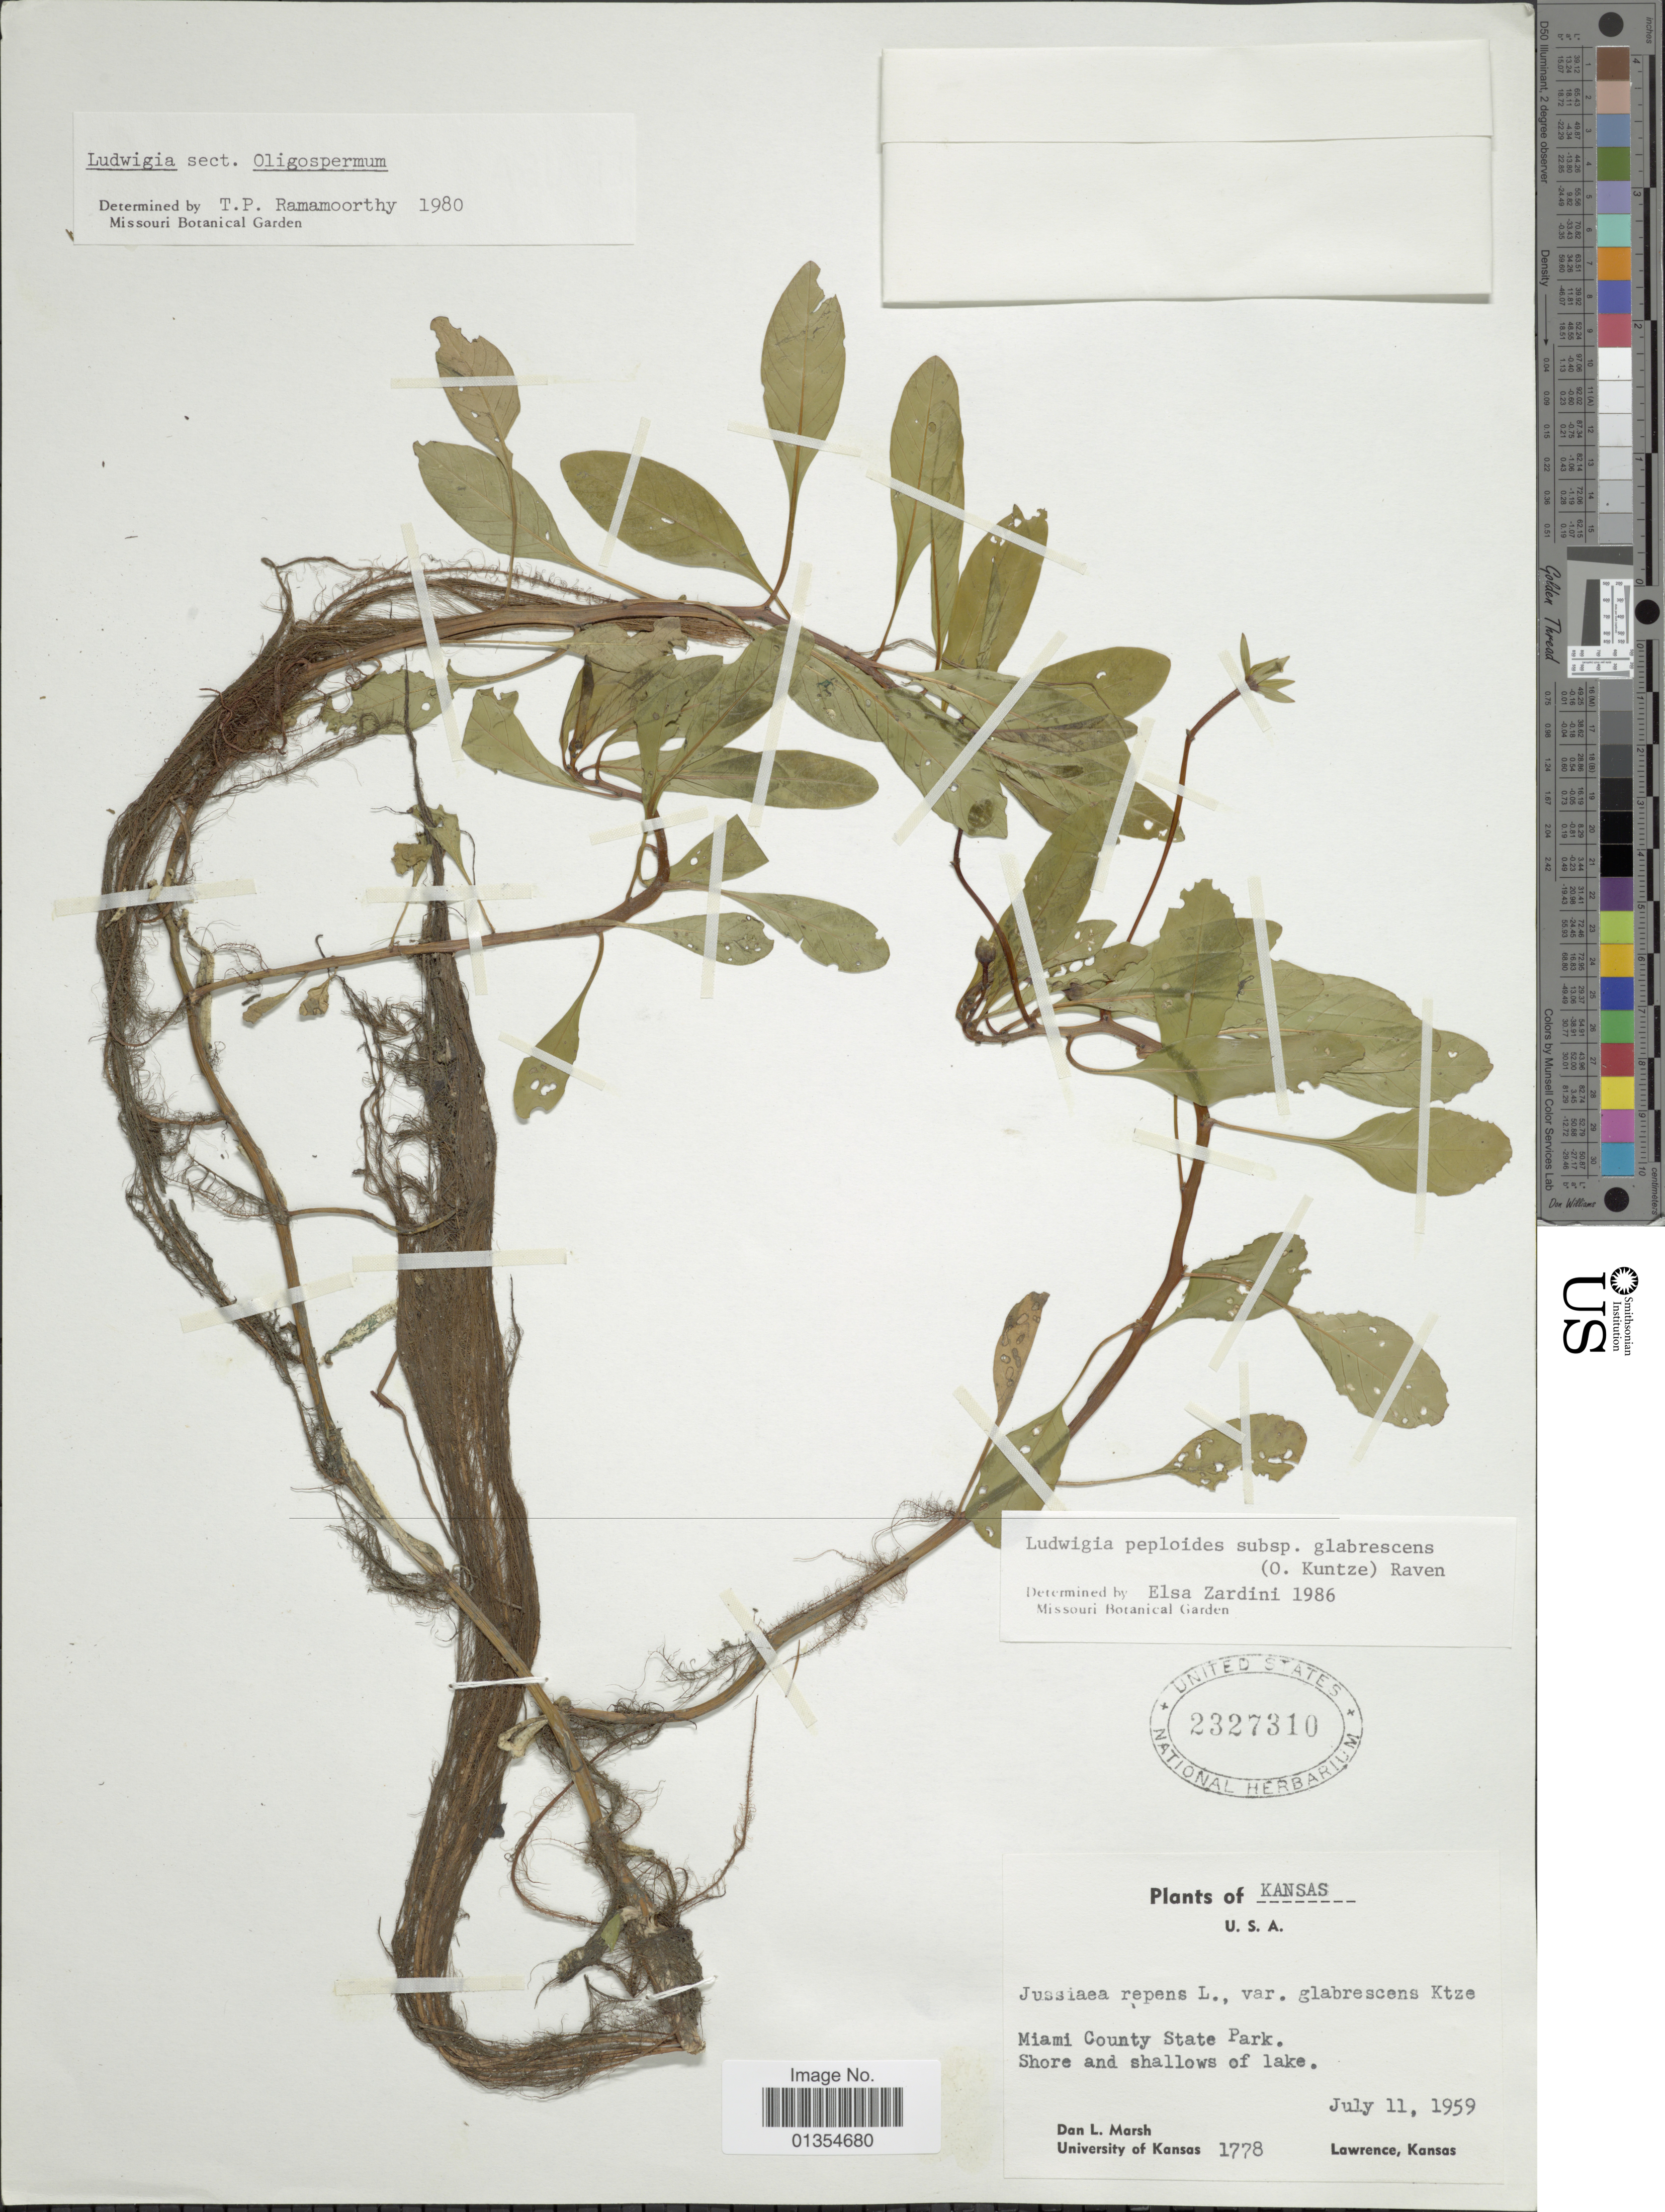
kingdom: Plantae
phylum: Tracheophyta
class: Magnoliopsida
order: Myrtales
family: Onagraceae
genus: Ludwigia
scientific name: Ludwigia peploides subsp. glabrescens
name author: (Kuntze) P.H. Raven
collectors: D. L. Marsh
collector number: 1778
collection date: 1959-07-11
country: United States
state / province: Kansas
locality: Miami County State Park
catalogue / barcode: US 2327310